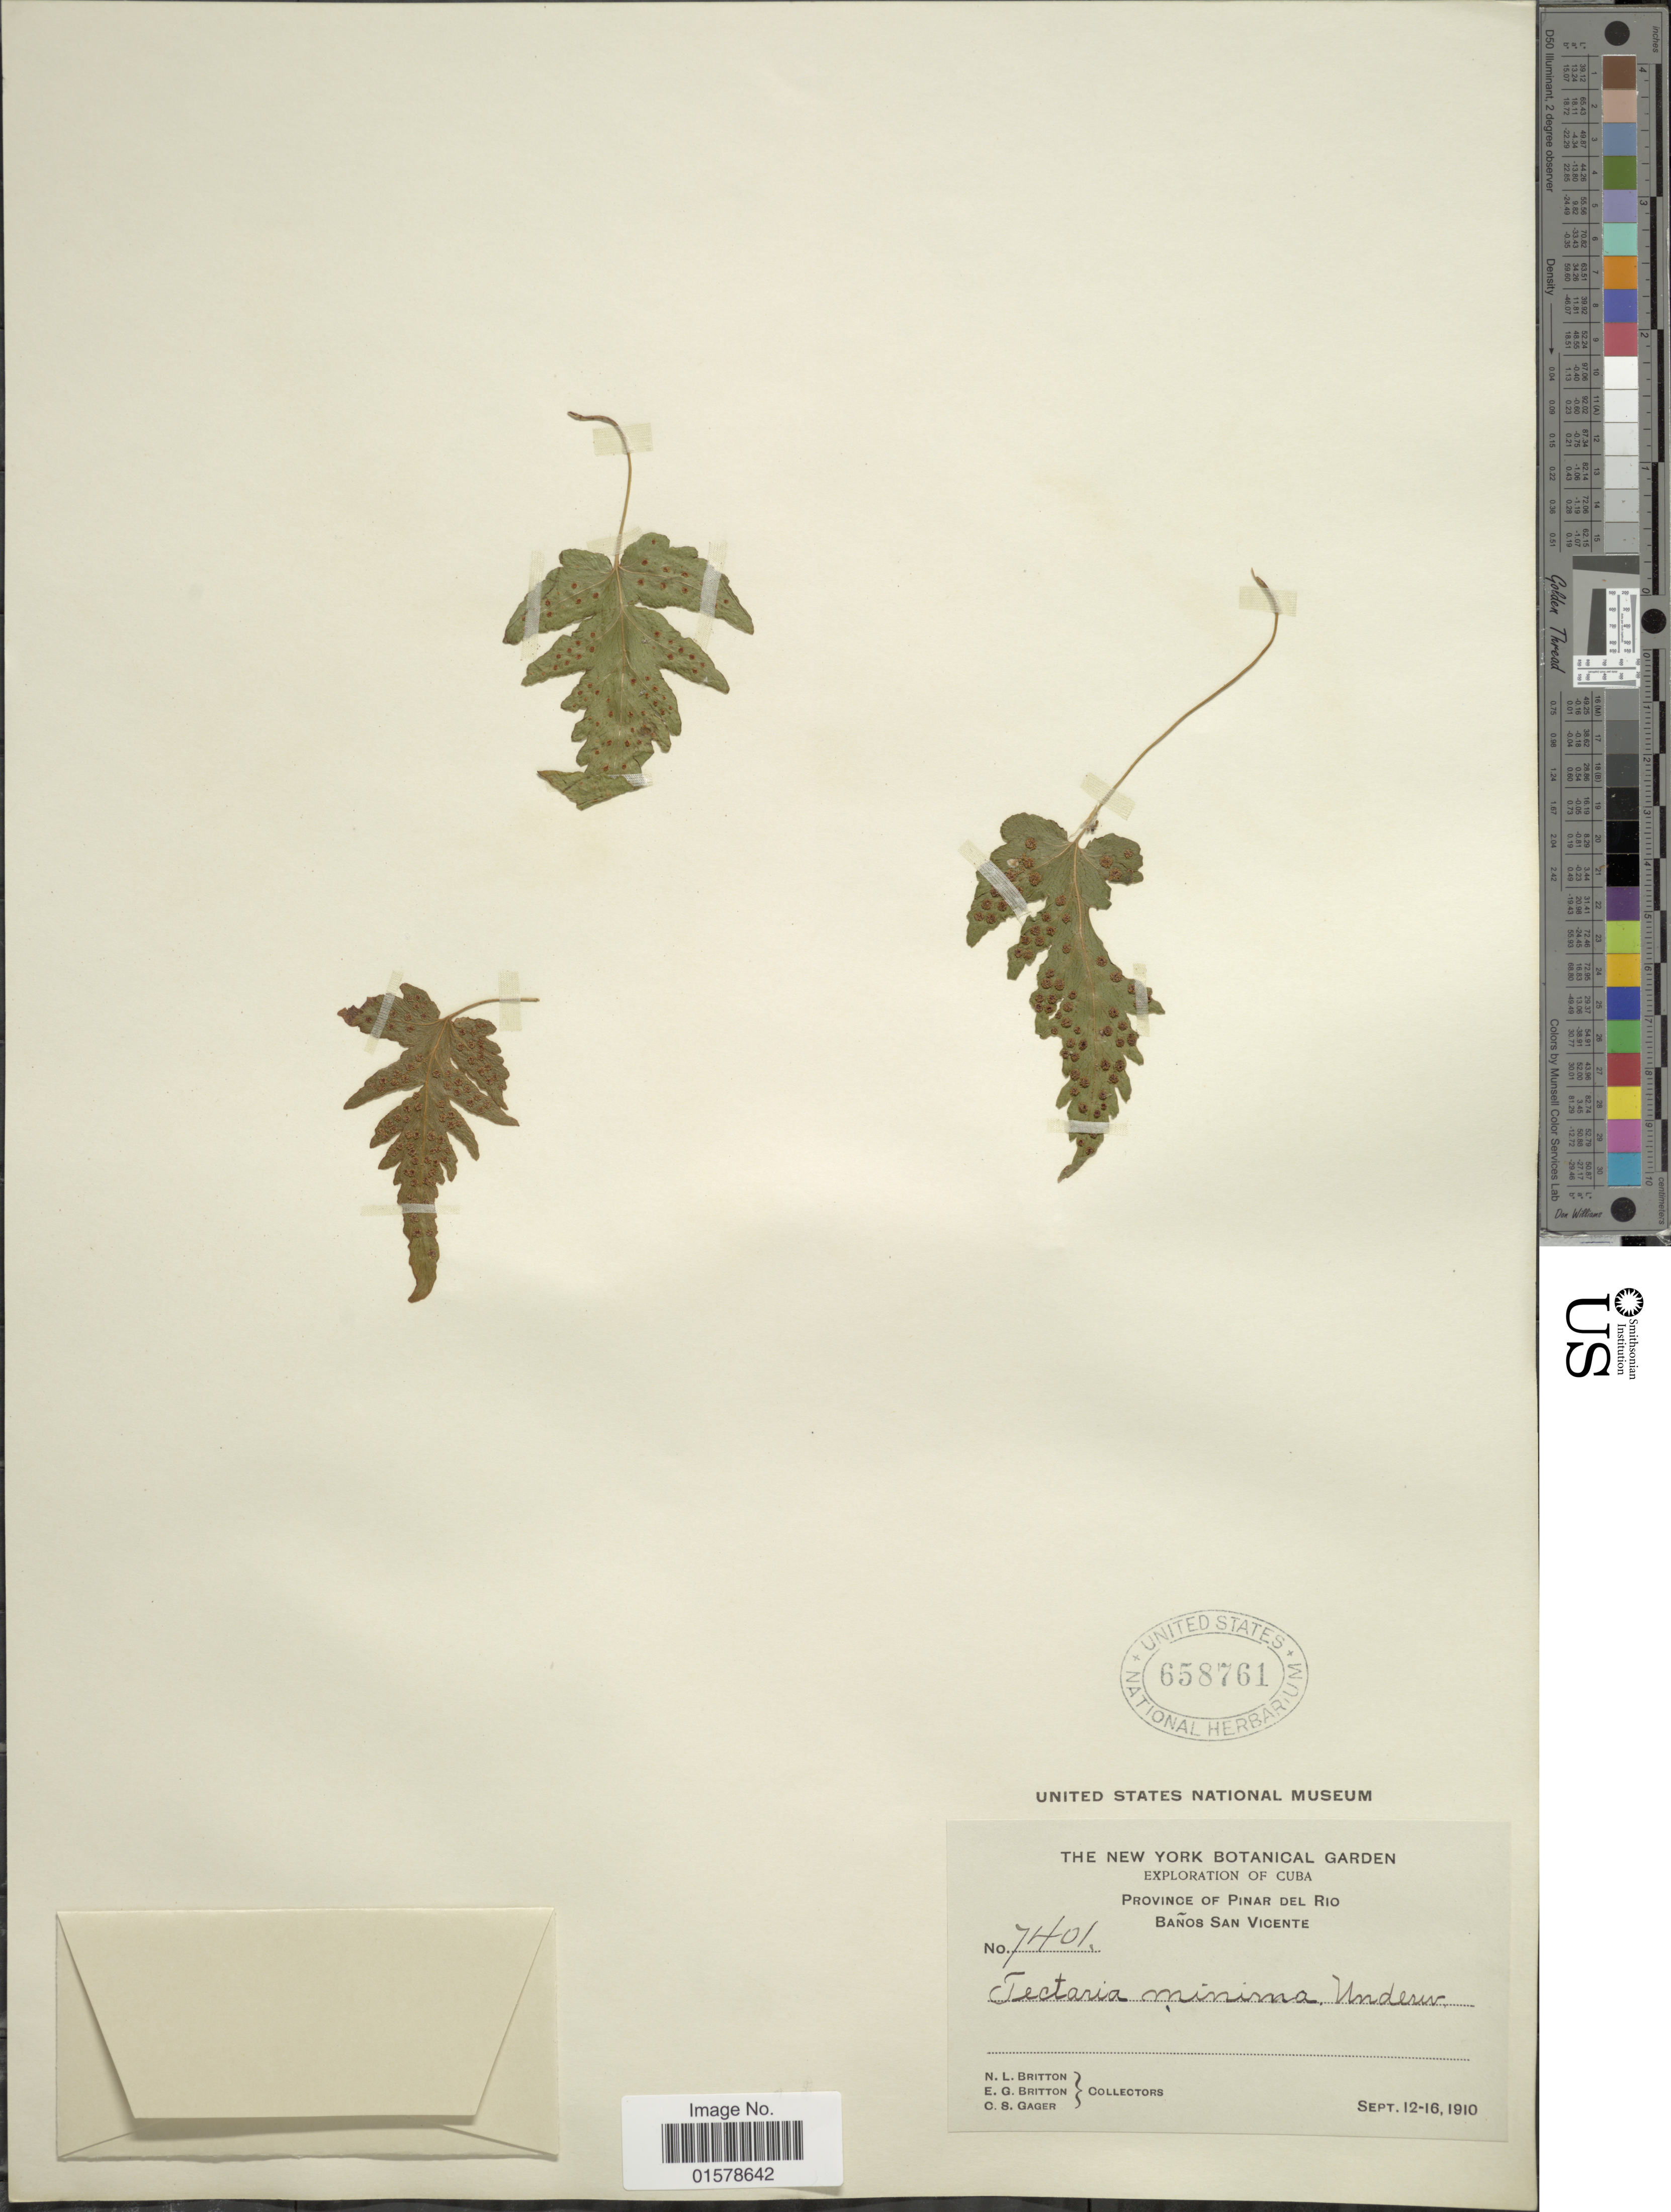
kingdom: Plantae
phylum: Tracheophyta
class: Polypodiopsida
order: Polypodiales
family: Tectariaceae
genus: Tectaria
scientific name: Tectaria fimbriata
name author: (Willd.) Lourteig & Proctor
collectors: N. Britton & C. Gager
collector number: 7401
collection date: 1910-08-12/1910-08-16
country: Cuba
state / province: Pinar del Río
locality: Baños San Vicente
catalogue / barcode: US 658761